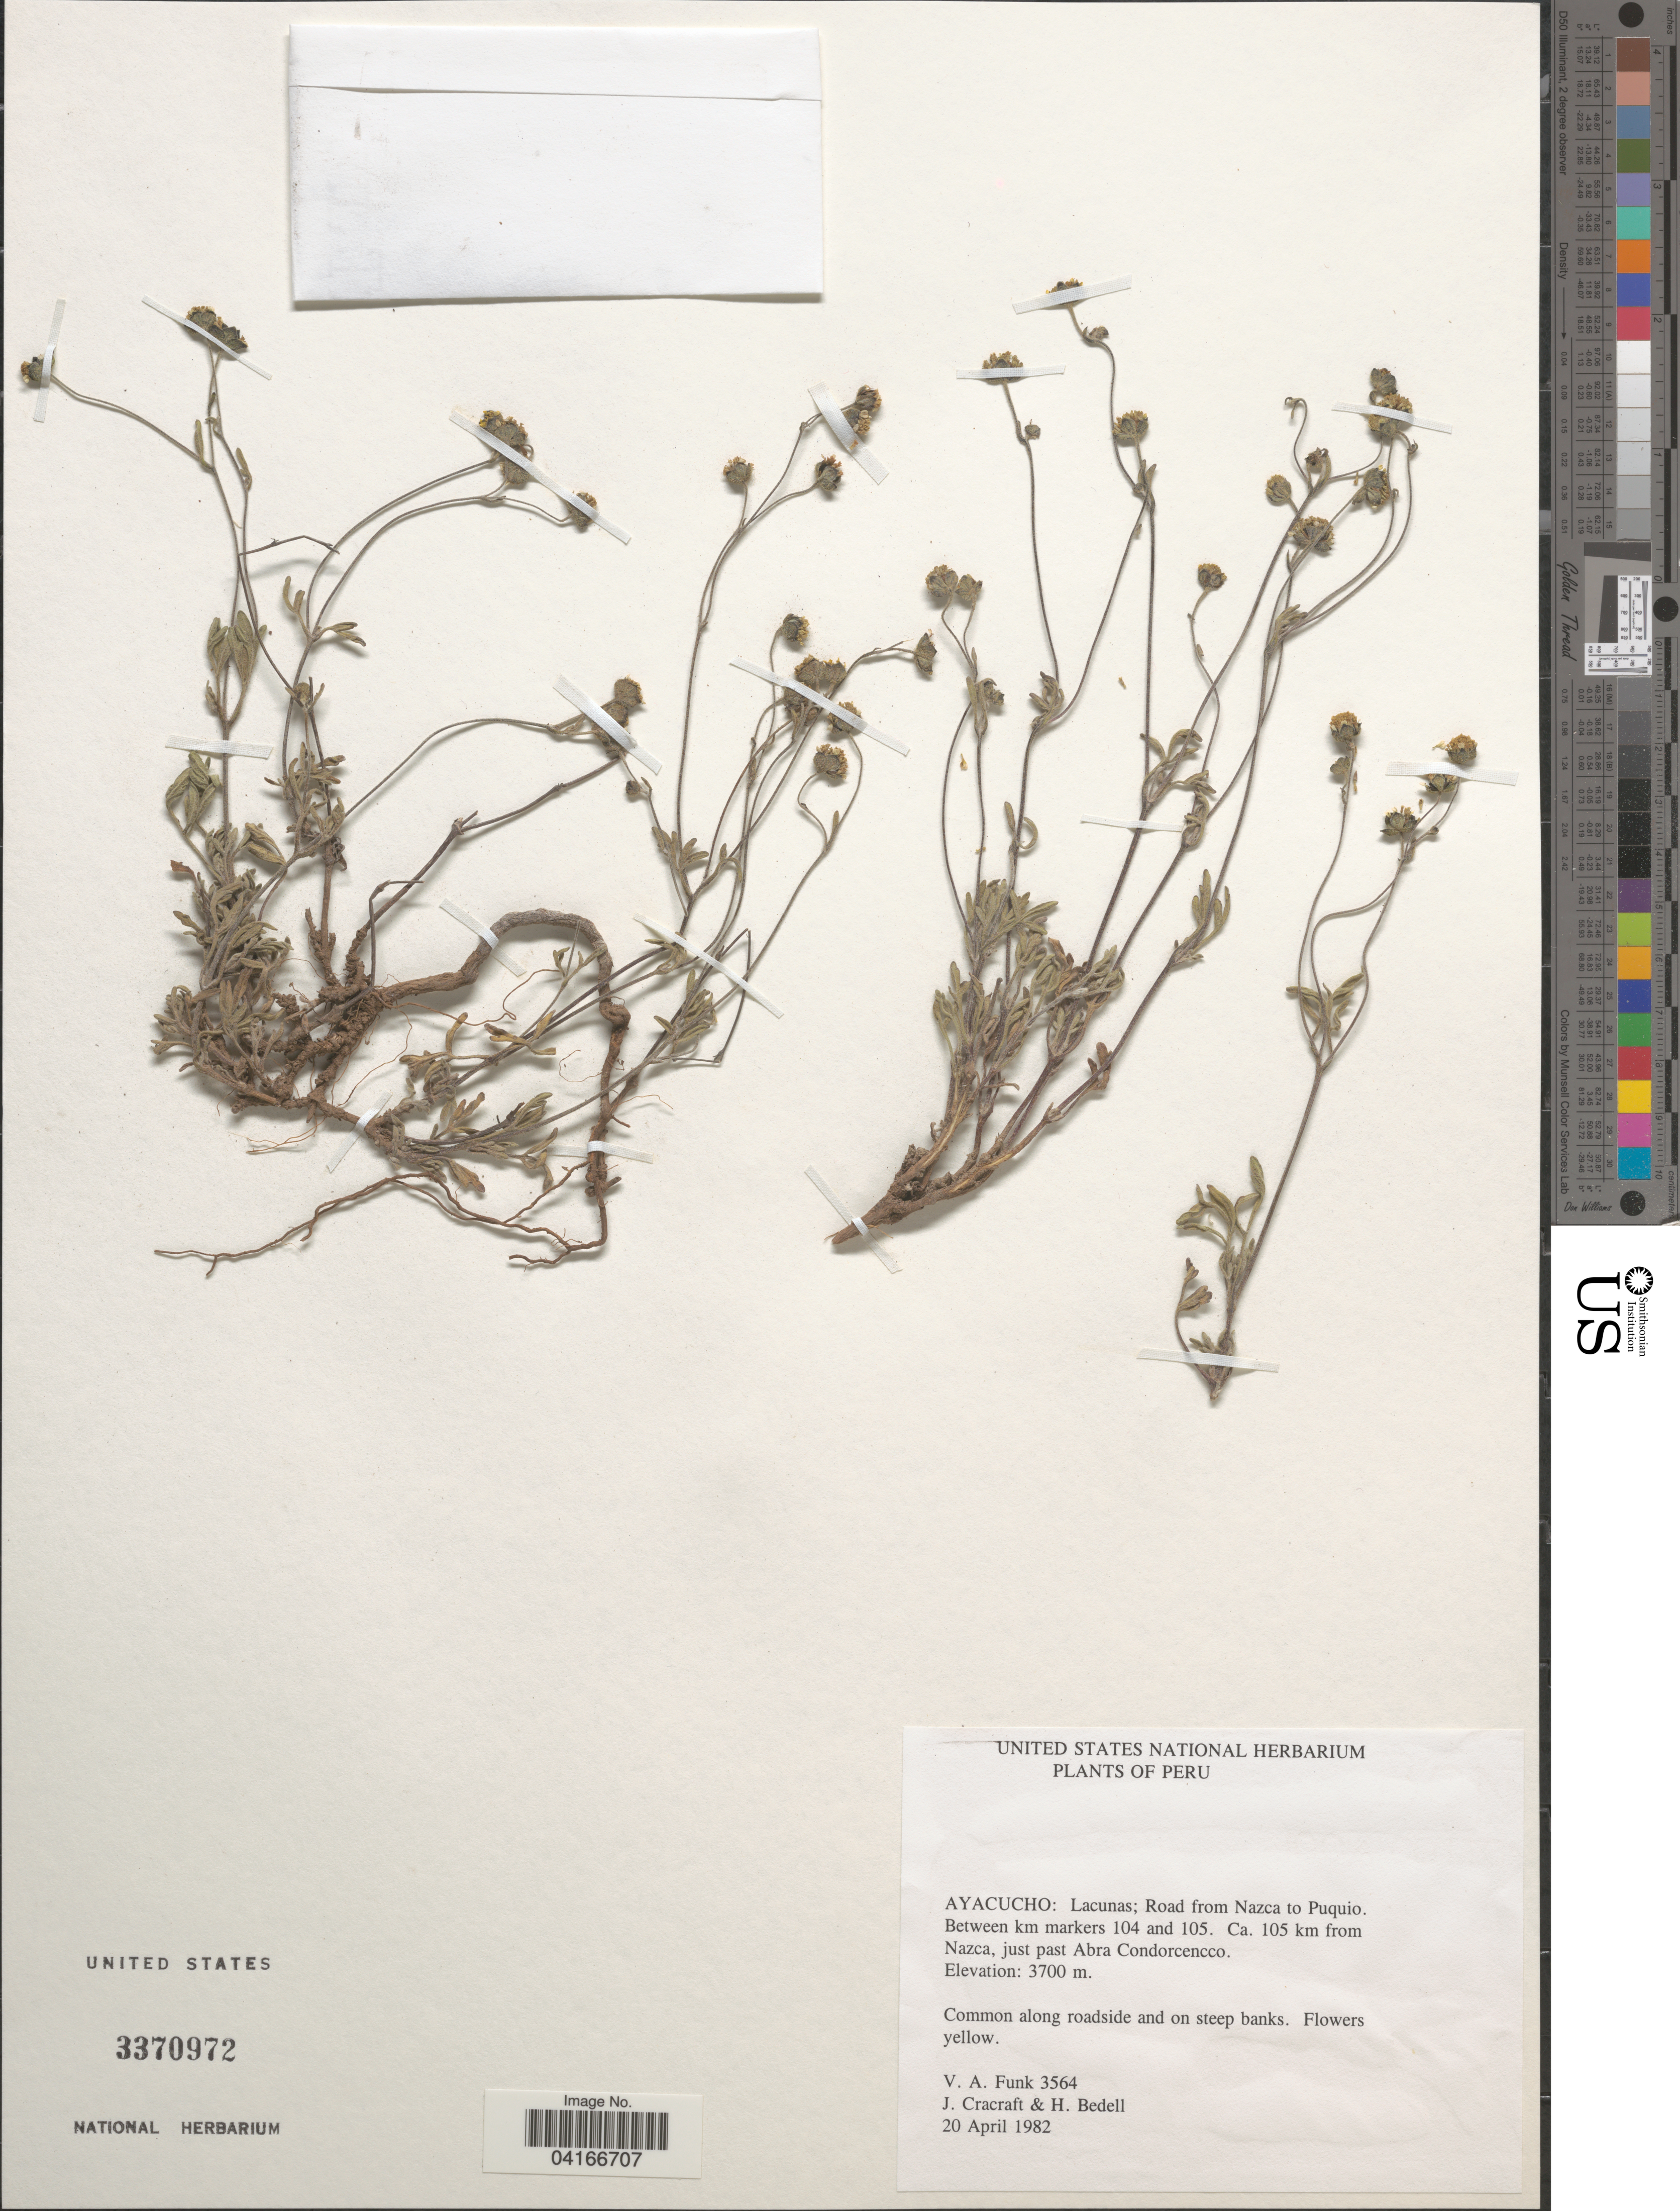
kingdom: Plantae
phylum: Tracheophyta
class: Magnoliopsida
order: Asterales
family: Asteraceae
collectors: V. Funk, J. L. Cracraft & H. Bedell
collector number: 3564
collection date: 1982-04-20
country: Peru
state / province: Ayacucho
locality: Lacunas; Road from Nazca to Puquio. Between km markers 104 and 105. Ca. 105 km from Nazca, just past Abra Condorcencco.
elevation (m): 3700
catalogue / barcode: US 3370972